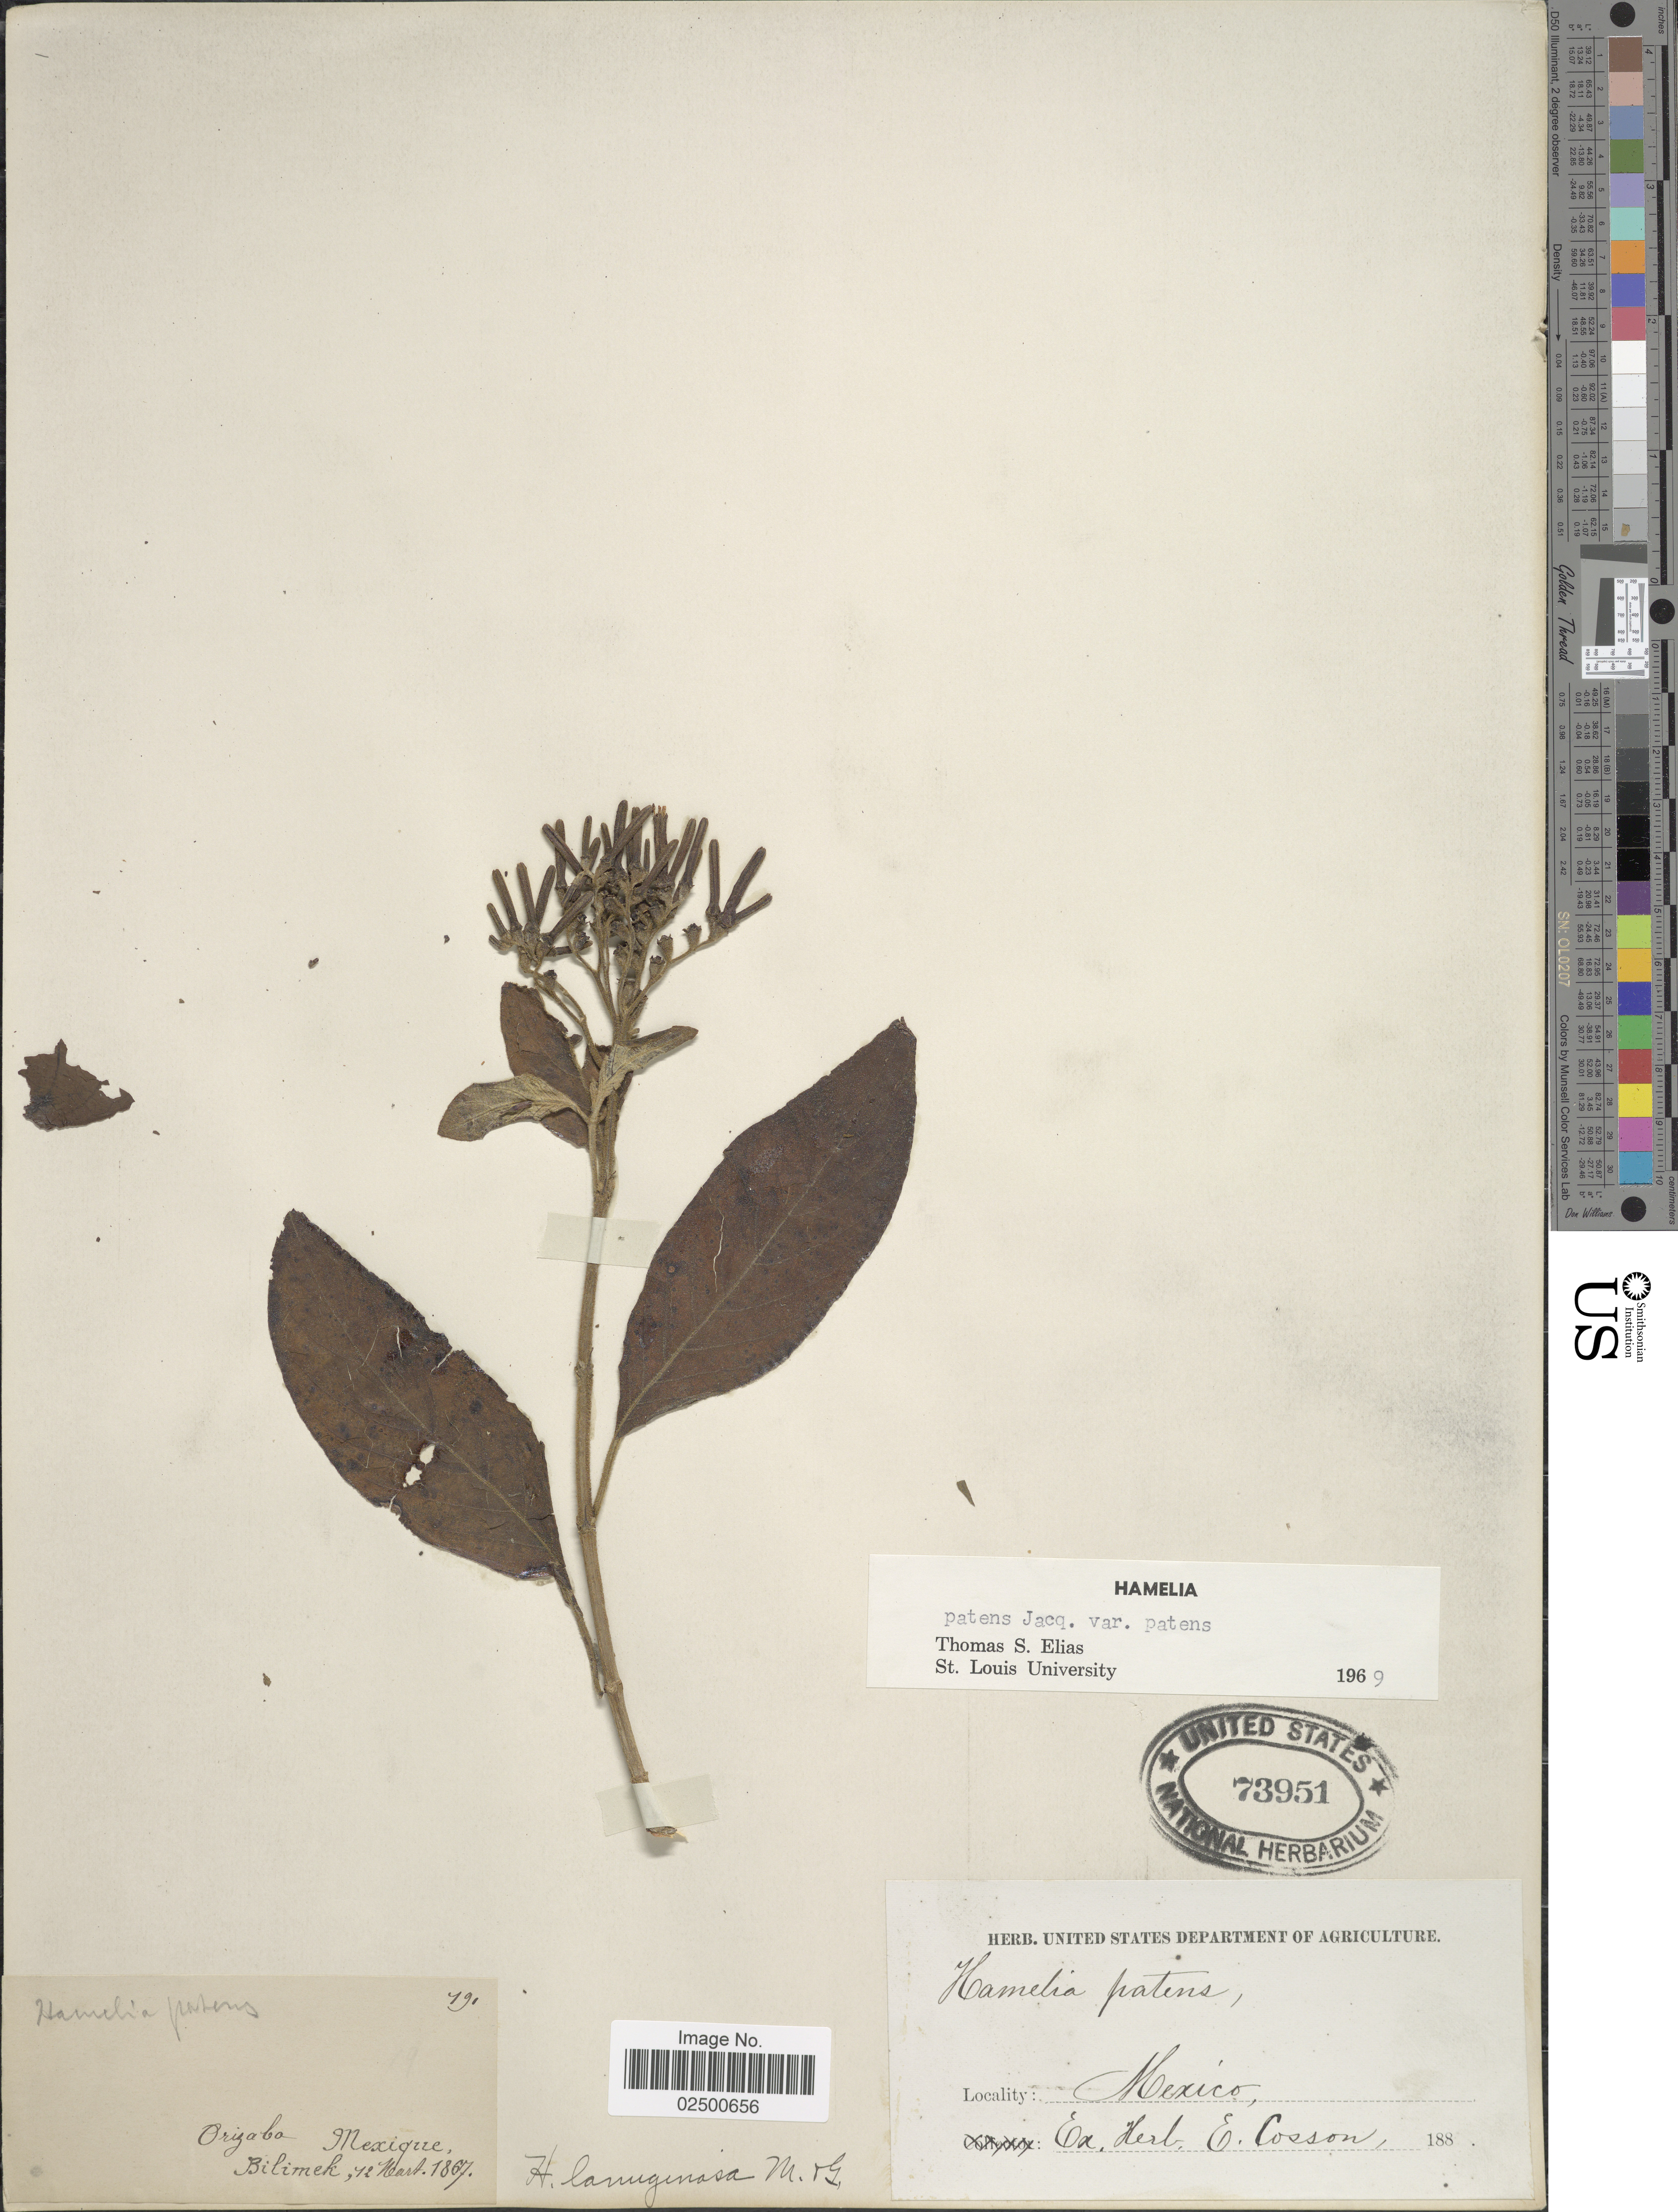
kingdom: Plantae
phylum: Tracheophyta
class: Magnoliopsida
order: Gentianales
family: Rubiaceae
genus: Hamelia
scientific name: Hamelia patens var. patens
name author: Jacq.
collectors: -. Bilimek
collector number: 191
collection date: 1867-03-12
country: Mexico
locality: Orizaba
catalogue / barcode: US 73951